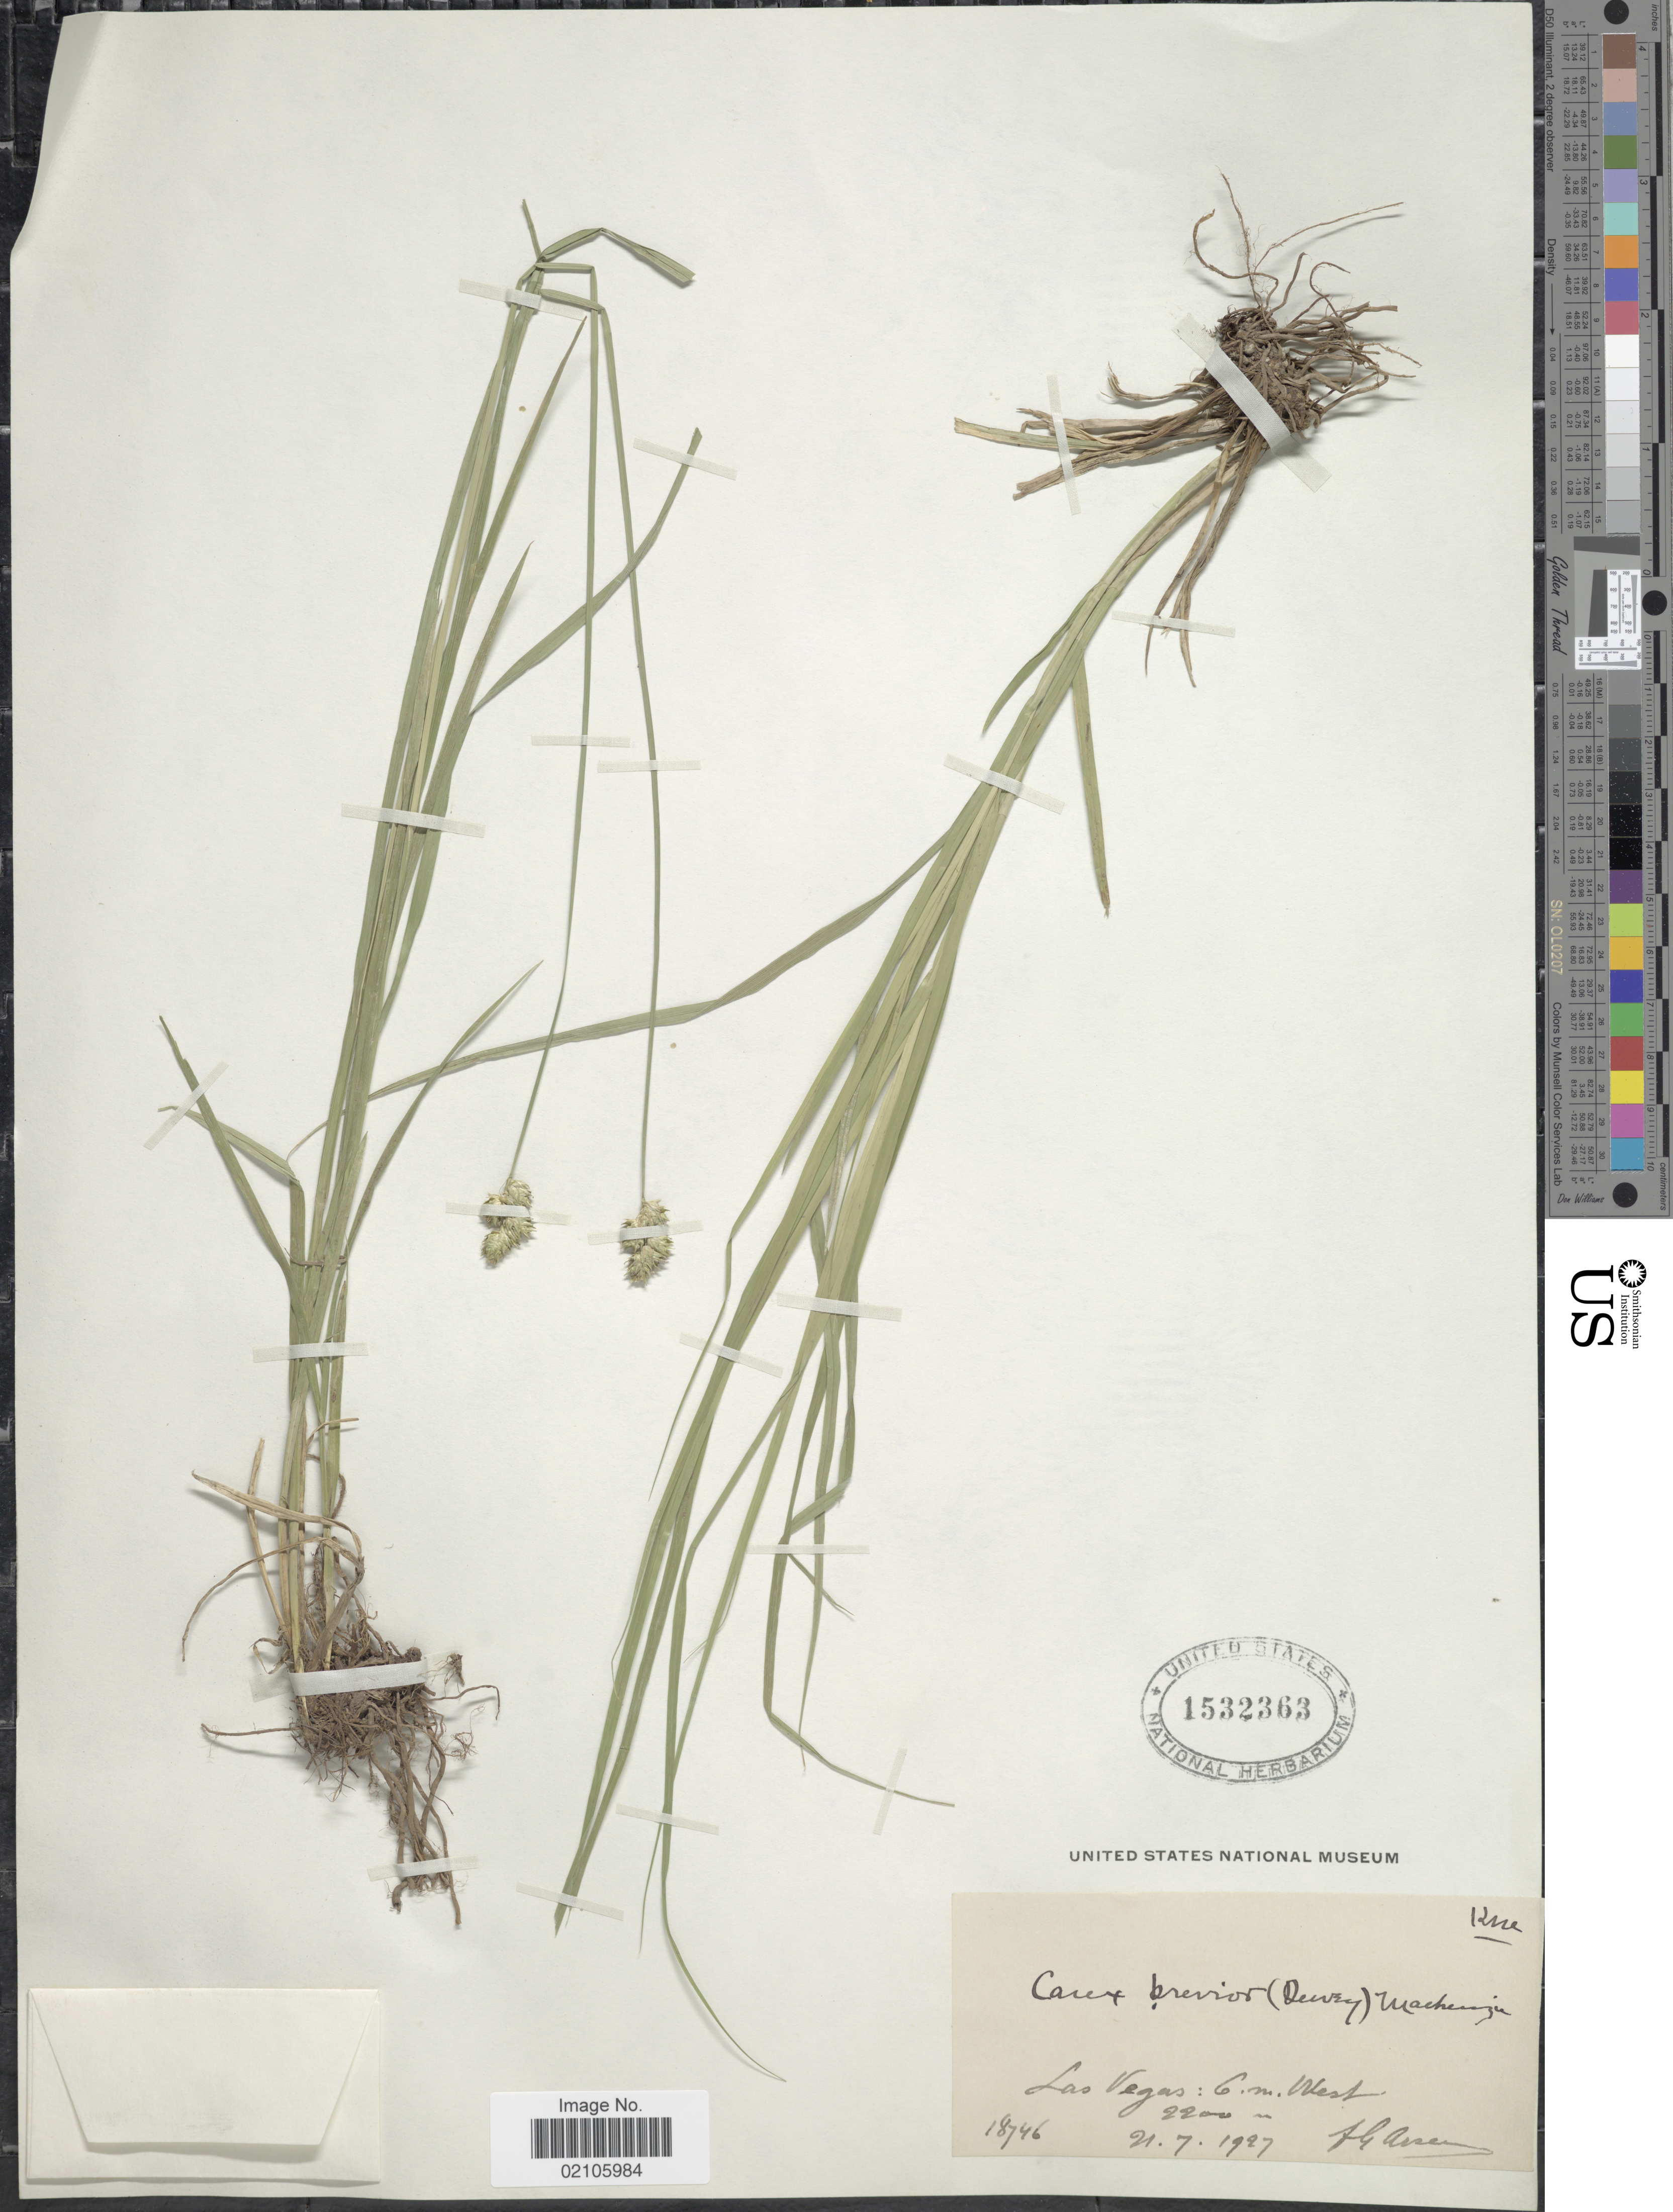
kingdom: Plantae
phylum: Tracheophyta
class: Liliopsida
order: Poales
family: Cyperaceae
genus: Carex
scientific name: Carex brevior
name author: (Dewey) Mack. ex Lunell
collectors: Bro. G. Arsène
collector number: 18746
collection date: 1927-07-21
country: United States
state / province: New Mexico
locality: Las Vegas: 6 m West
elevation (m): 2200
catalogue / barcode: US 1532363